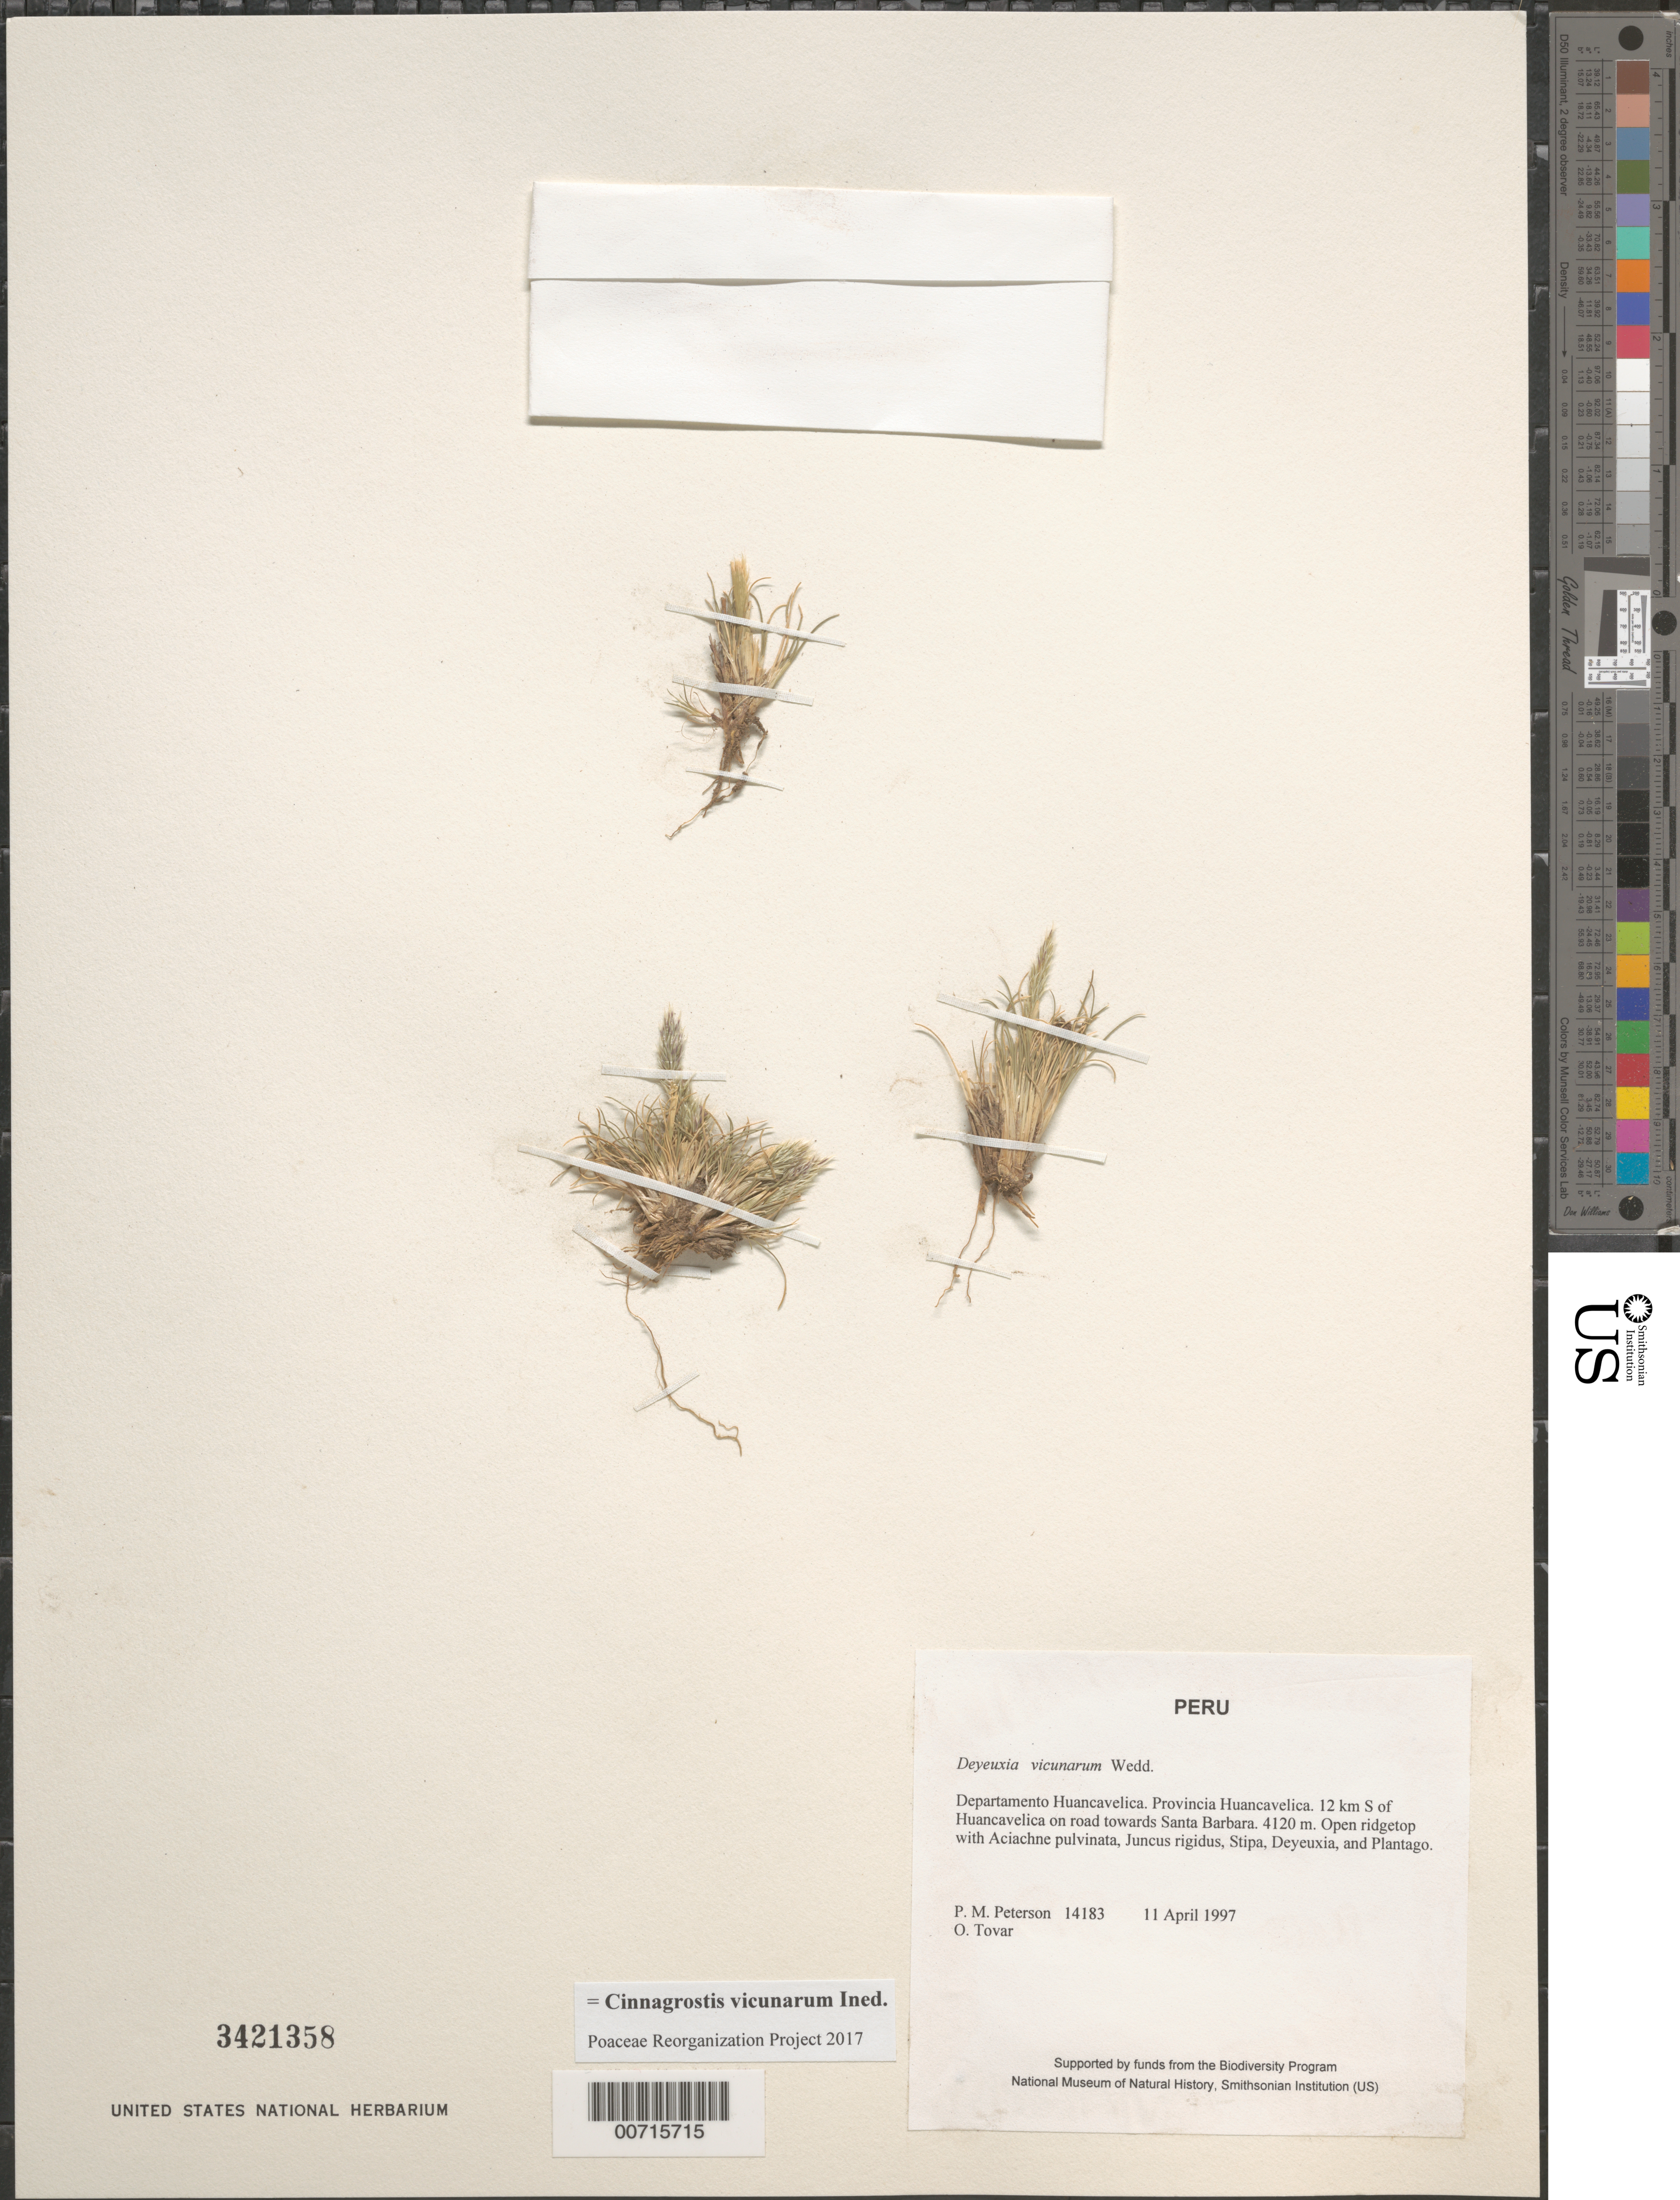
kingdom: Plantae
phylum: Tracheophyta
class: Liliopsida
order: Poales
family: Poaceae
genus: Cinnagrostis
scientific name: Cinnagrostis vicunarum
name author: (Wedd.) P.M. Peterson et al.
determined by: Poaceae Reorganization Project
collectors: P. M. Peterson & Ó. Tovar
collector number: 14183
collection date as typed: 11 Apr 1997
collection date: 1997-04-11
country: Peru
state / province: Huancavelica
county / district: Huancavelica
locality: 12 km S of Huancavelica on road towards Santa Barbara.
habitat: Open ridgetop with Aciachne pulvinata, Juncus rigidus, Stipa, Deyeuxia, and Plantago.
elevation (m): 4120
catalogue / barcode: US 3421358